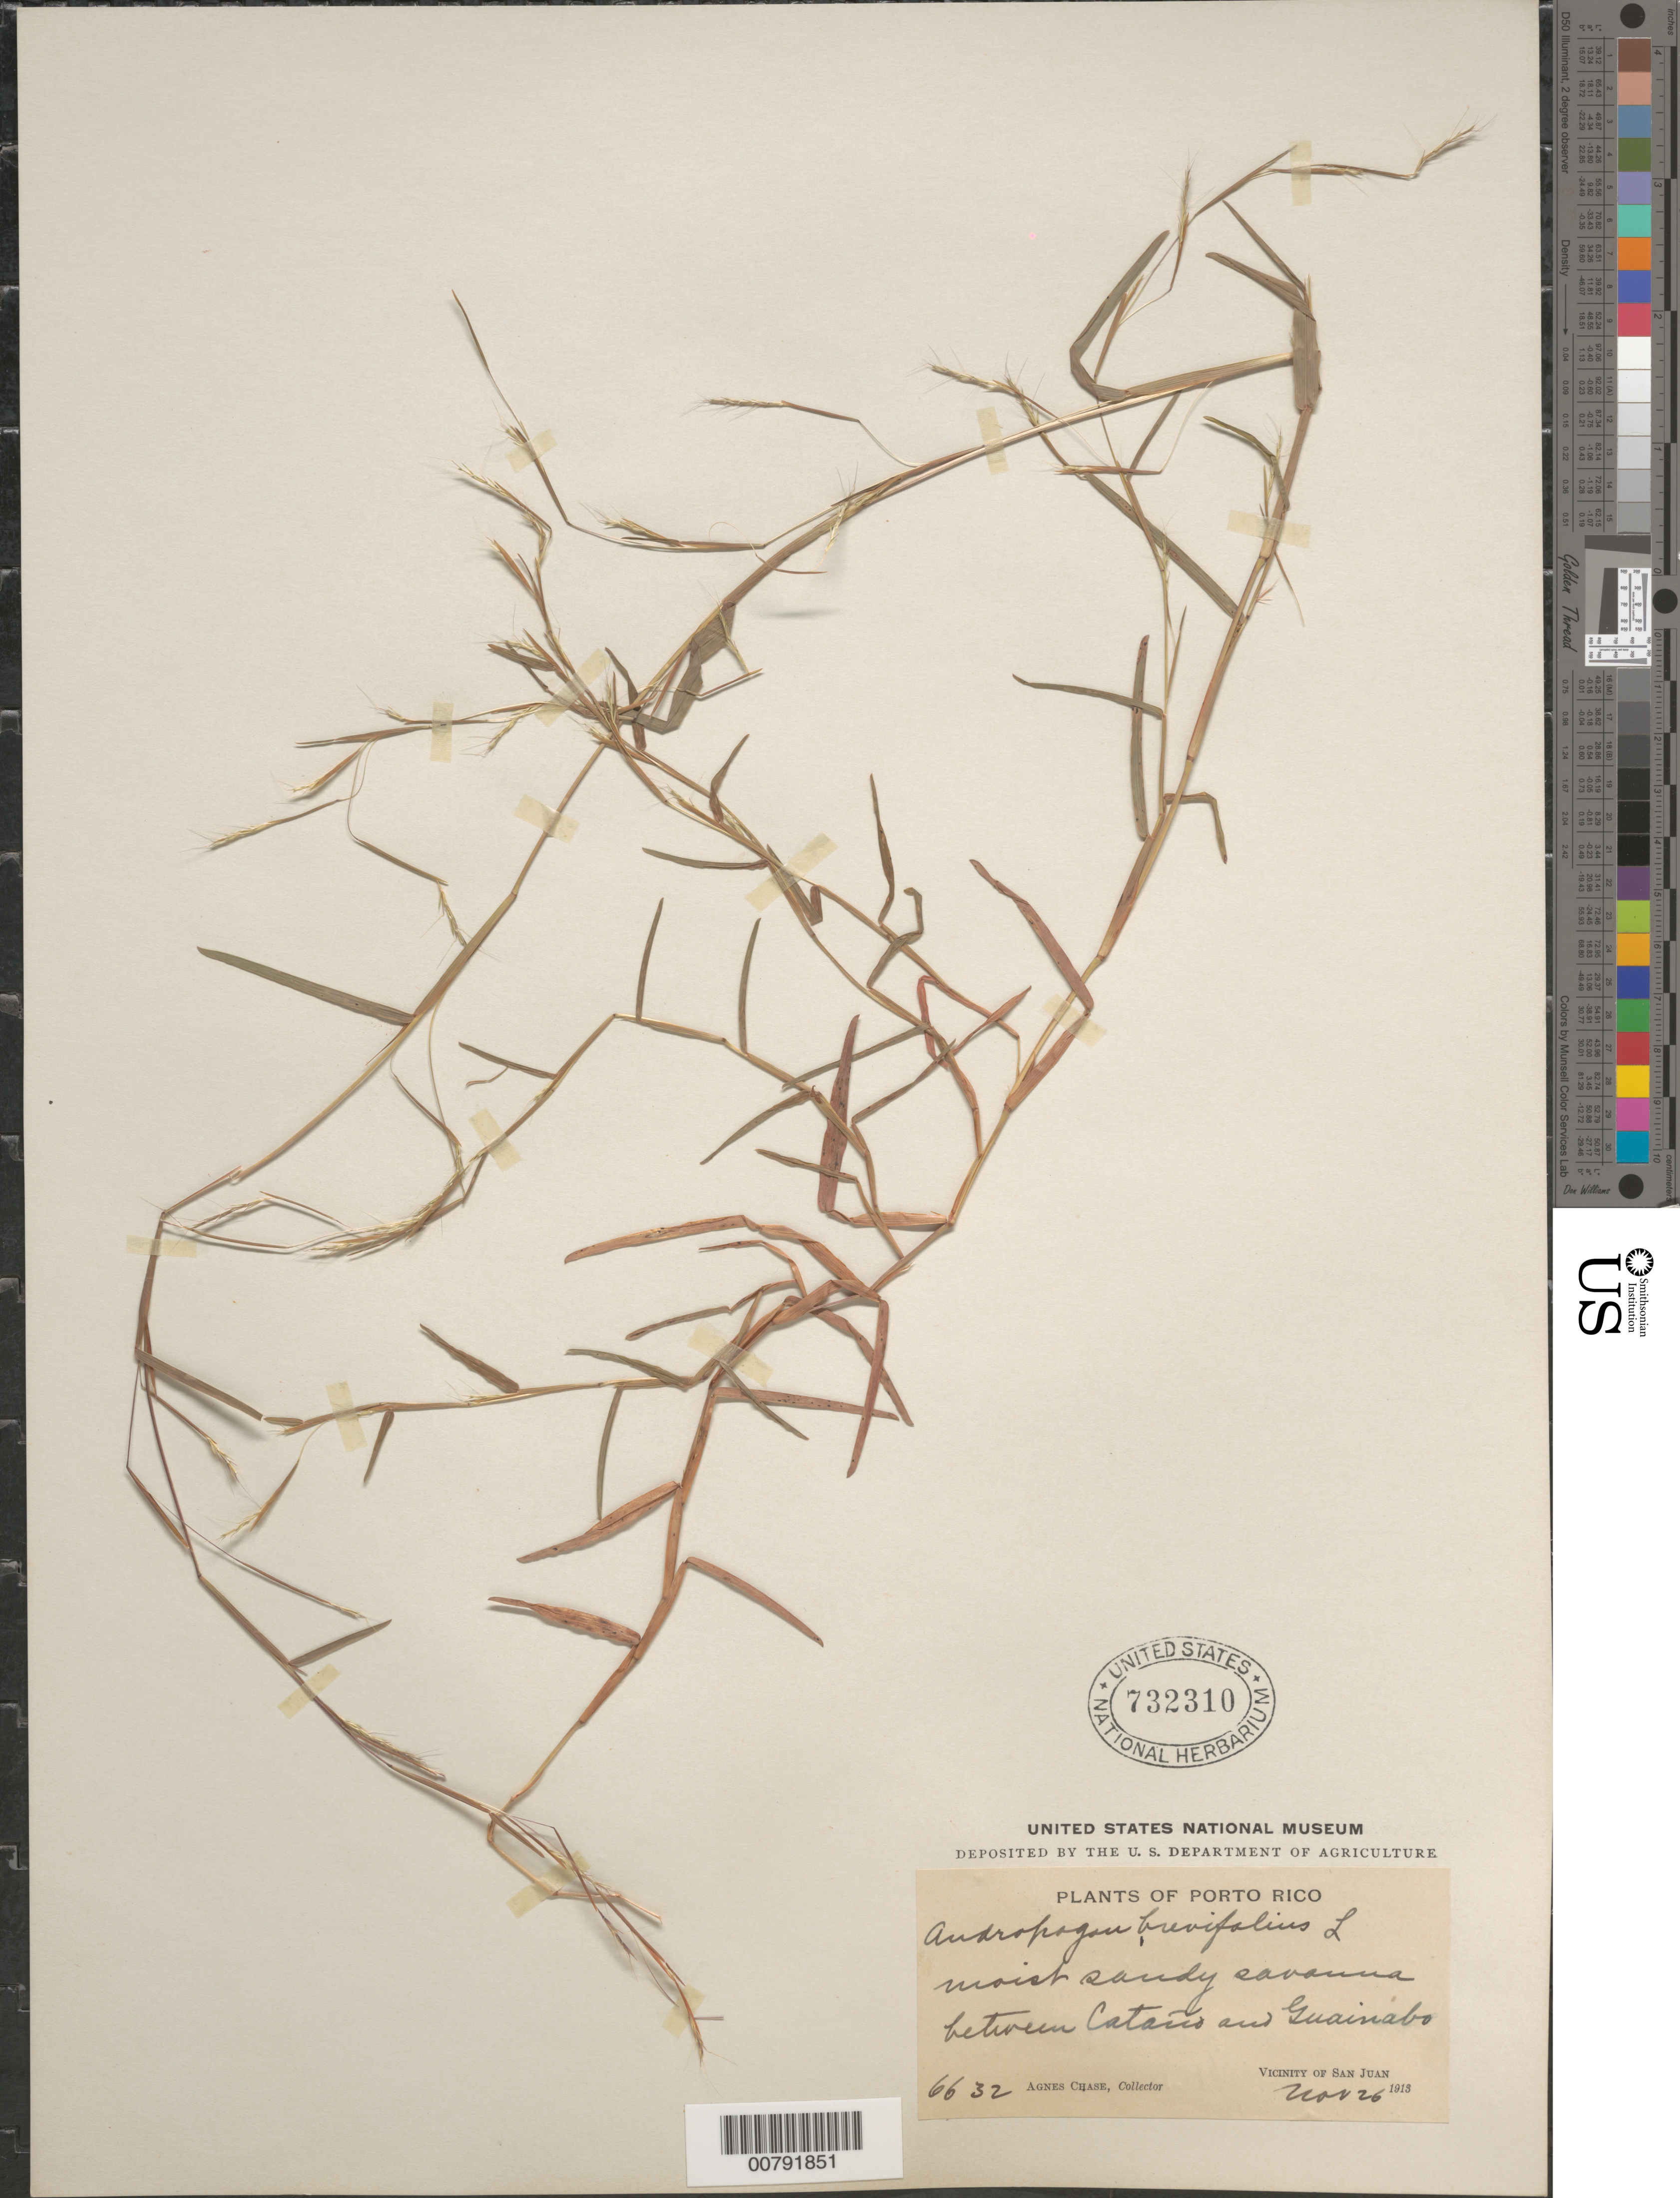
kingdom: Plantae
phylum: Tracheophyta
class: Liliopsida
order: Poales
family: Poaceae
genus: Schizachyrium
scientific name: Schizachyrium brevifolium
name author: (Sw.) Nees ex Büse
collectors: A. Chase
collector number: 6632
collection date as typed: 26 Nov 1913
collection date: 1913-11-26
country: Puerto Rico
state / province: San Juan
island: Puerto Rico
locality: San Juan vicinity, between Cataño and Guainabo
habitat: Moist sandy savanna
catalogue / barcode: US 732310